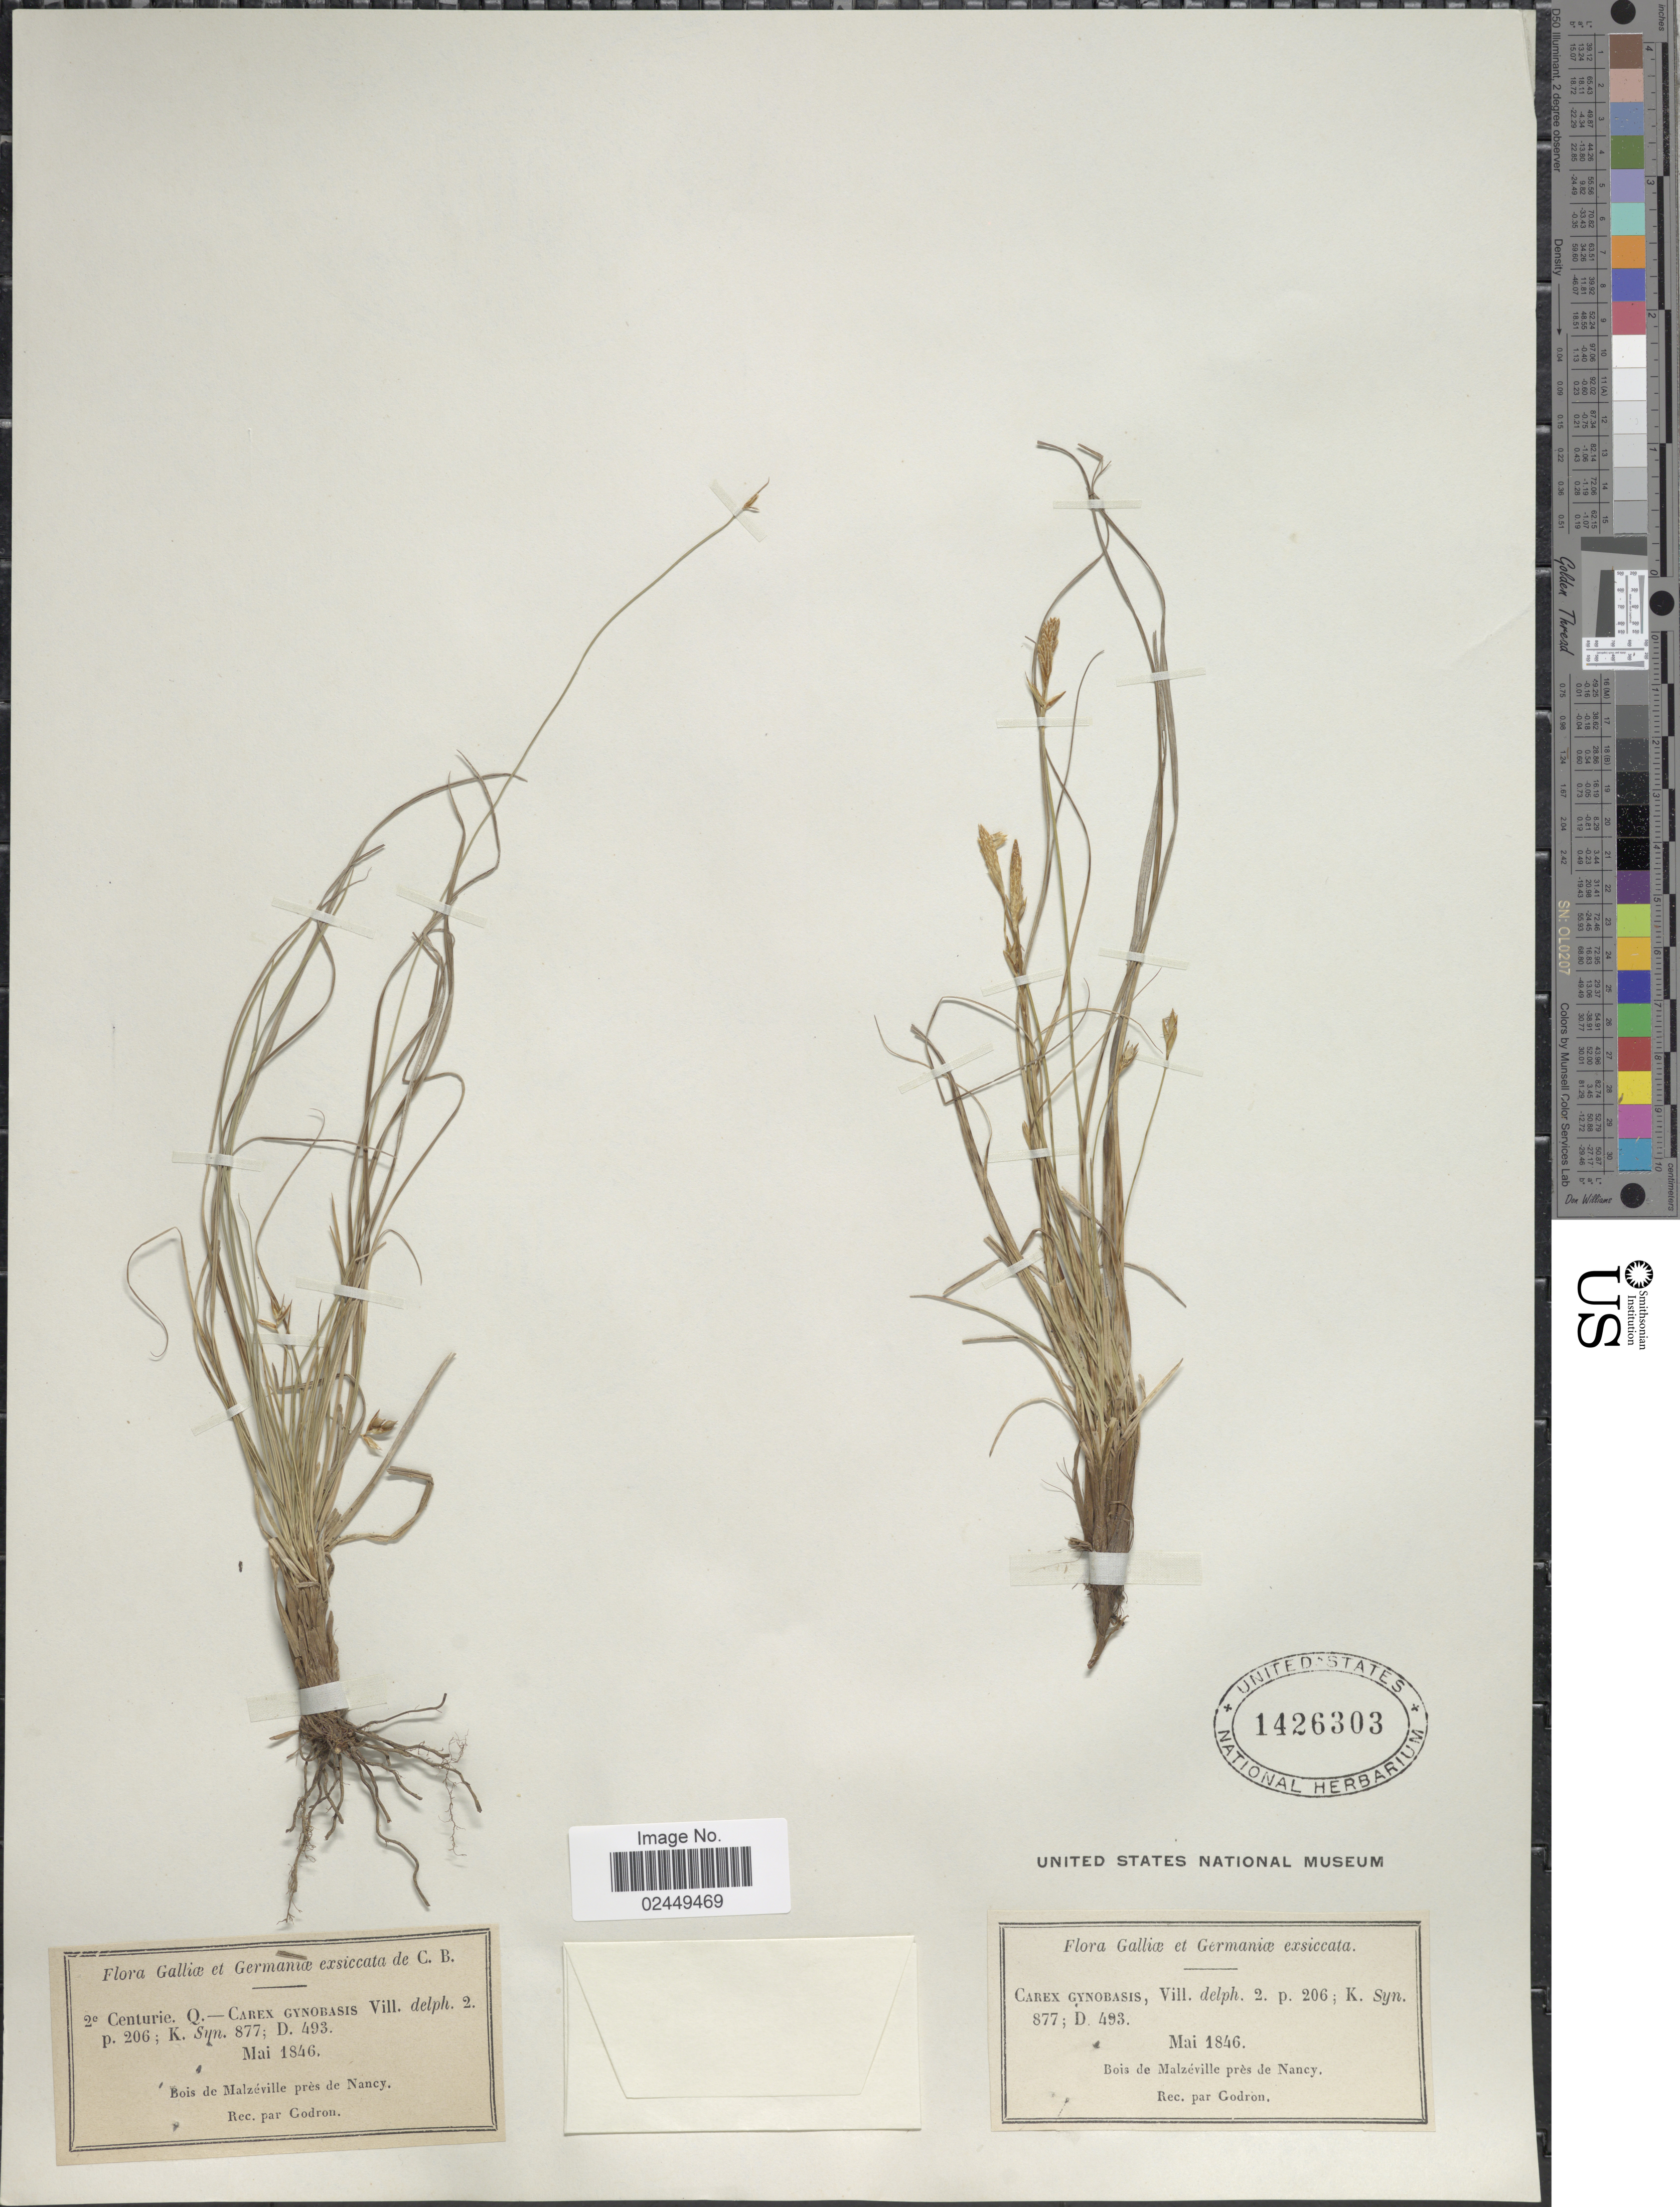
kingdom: Plantae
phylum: Tracheophyta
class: Liliopsida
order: Poales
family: Cyperaceae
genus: Carex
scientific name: Carex halleriana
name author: Asso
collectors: -. Gordon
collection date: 1846-05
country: France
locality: Bois de Malzeville pres de Nancy.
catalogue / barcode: US 1426303